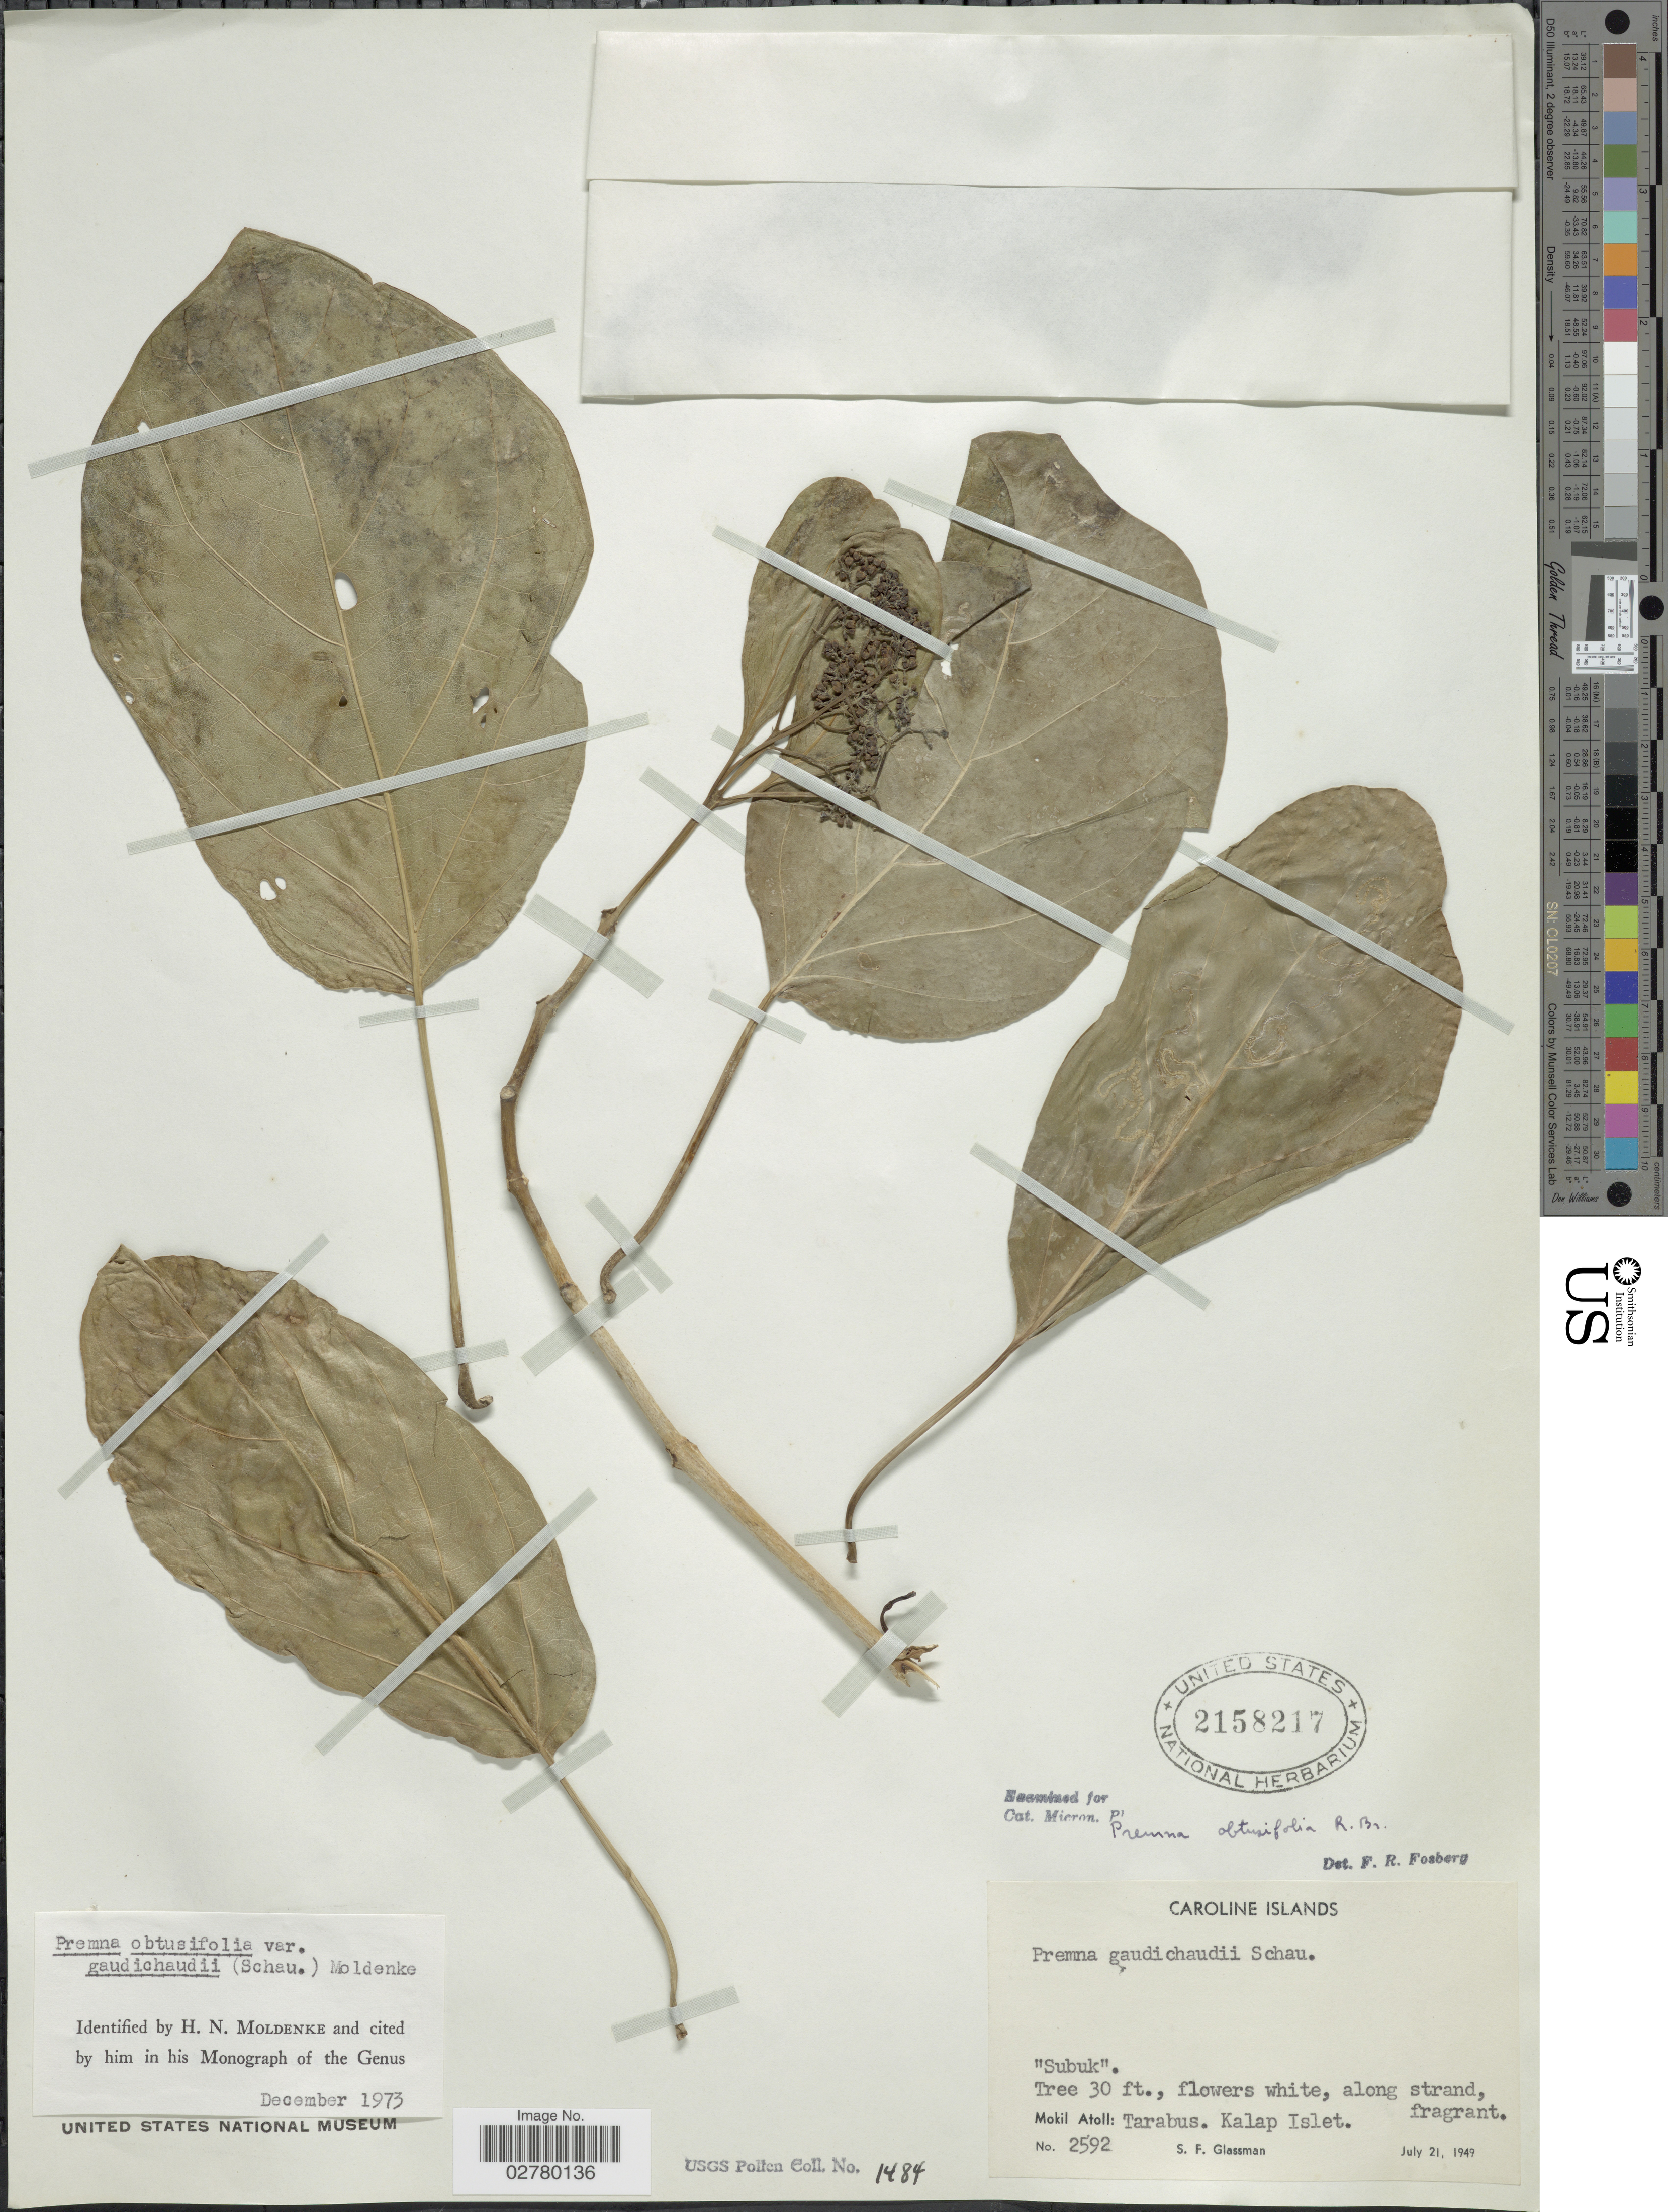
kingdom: Plantae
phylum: Tracheophyta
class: Magnoliopsida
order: Lamiales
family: Lamiaceae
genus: Premna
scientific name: Premna obtusifolia var. gaudichaudii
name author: (Schauer) Moldenke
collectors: S. F. Glassman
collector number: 2592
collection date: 1949-07-21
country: Micronesia, Federated States of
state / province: Pohnpei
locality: Caroline Islands. Mokil Atoll: Tarabus, Kalap Islet.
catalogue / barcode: US 2158217